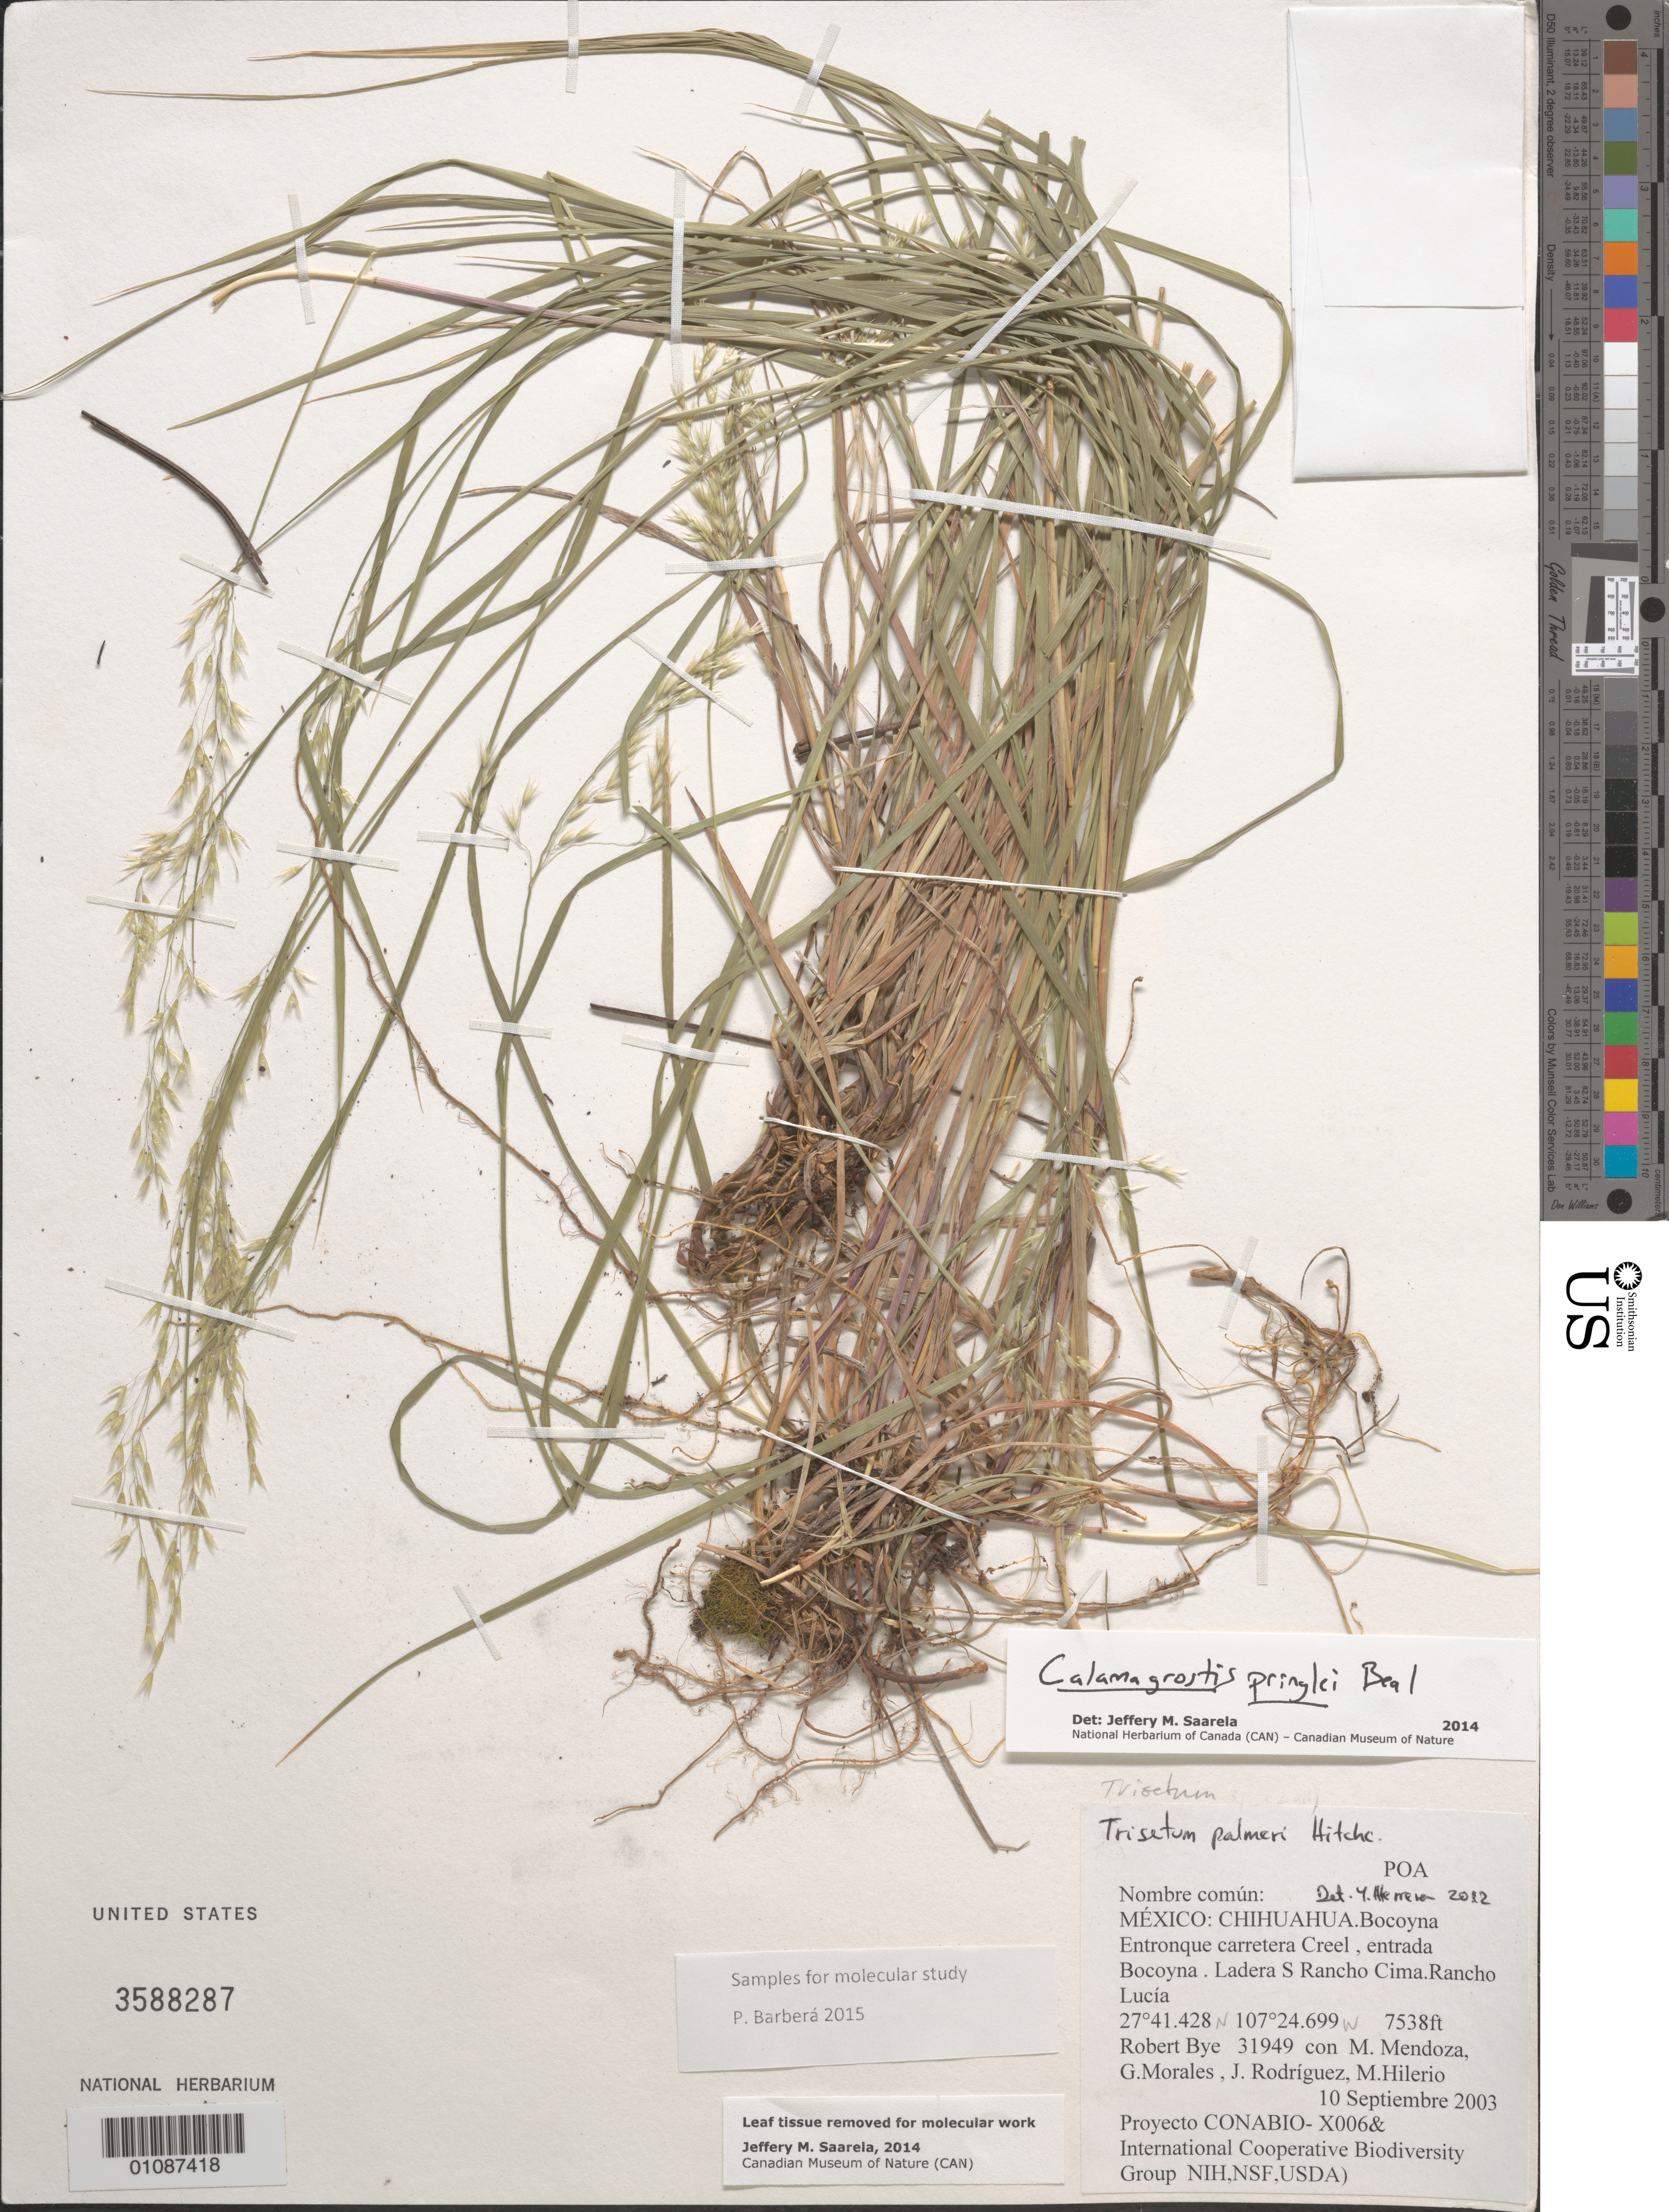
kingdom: Plantae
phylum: Tracheophyta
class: Liliopsida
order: Poales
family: Poaceae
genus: Calamagrostis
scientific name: Calamagrostis pringlei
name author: Scribn. ex W.J. Beal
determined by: Saarela, J. M., (CAN), Canadian Museum of Nature (CANADA)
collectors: R. A. Bye, M. Mendoza Garcia, G. Morales, J. Rodríguez & M. Hilerio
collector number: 31949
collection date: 2003-09-10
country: Mexico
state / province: Chihuahua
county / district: Bocoyna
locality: Entronque carretera Creel, entrada Bocoyna. Ladera S Rancho Cima. Rancho Lucia.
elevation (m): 2298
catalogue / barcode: US 3588287